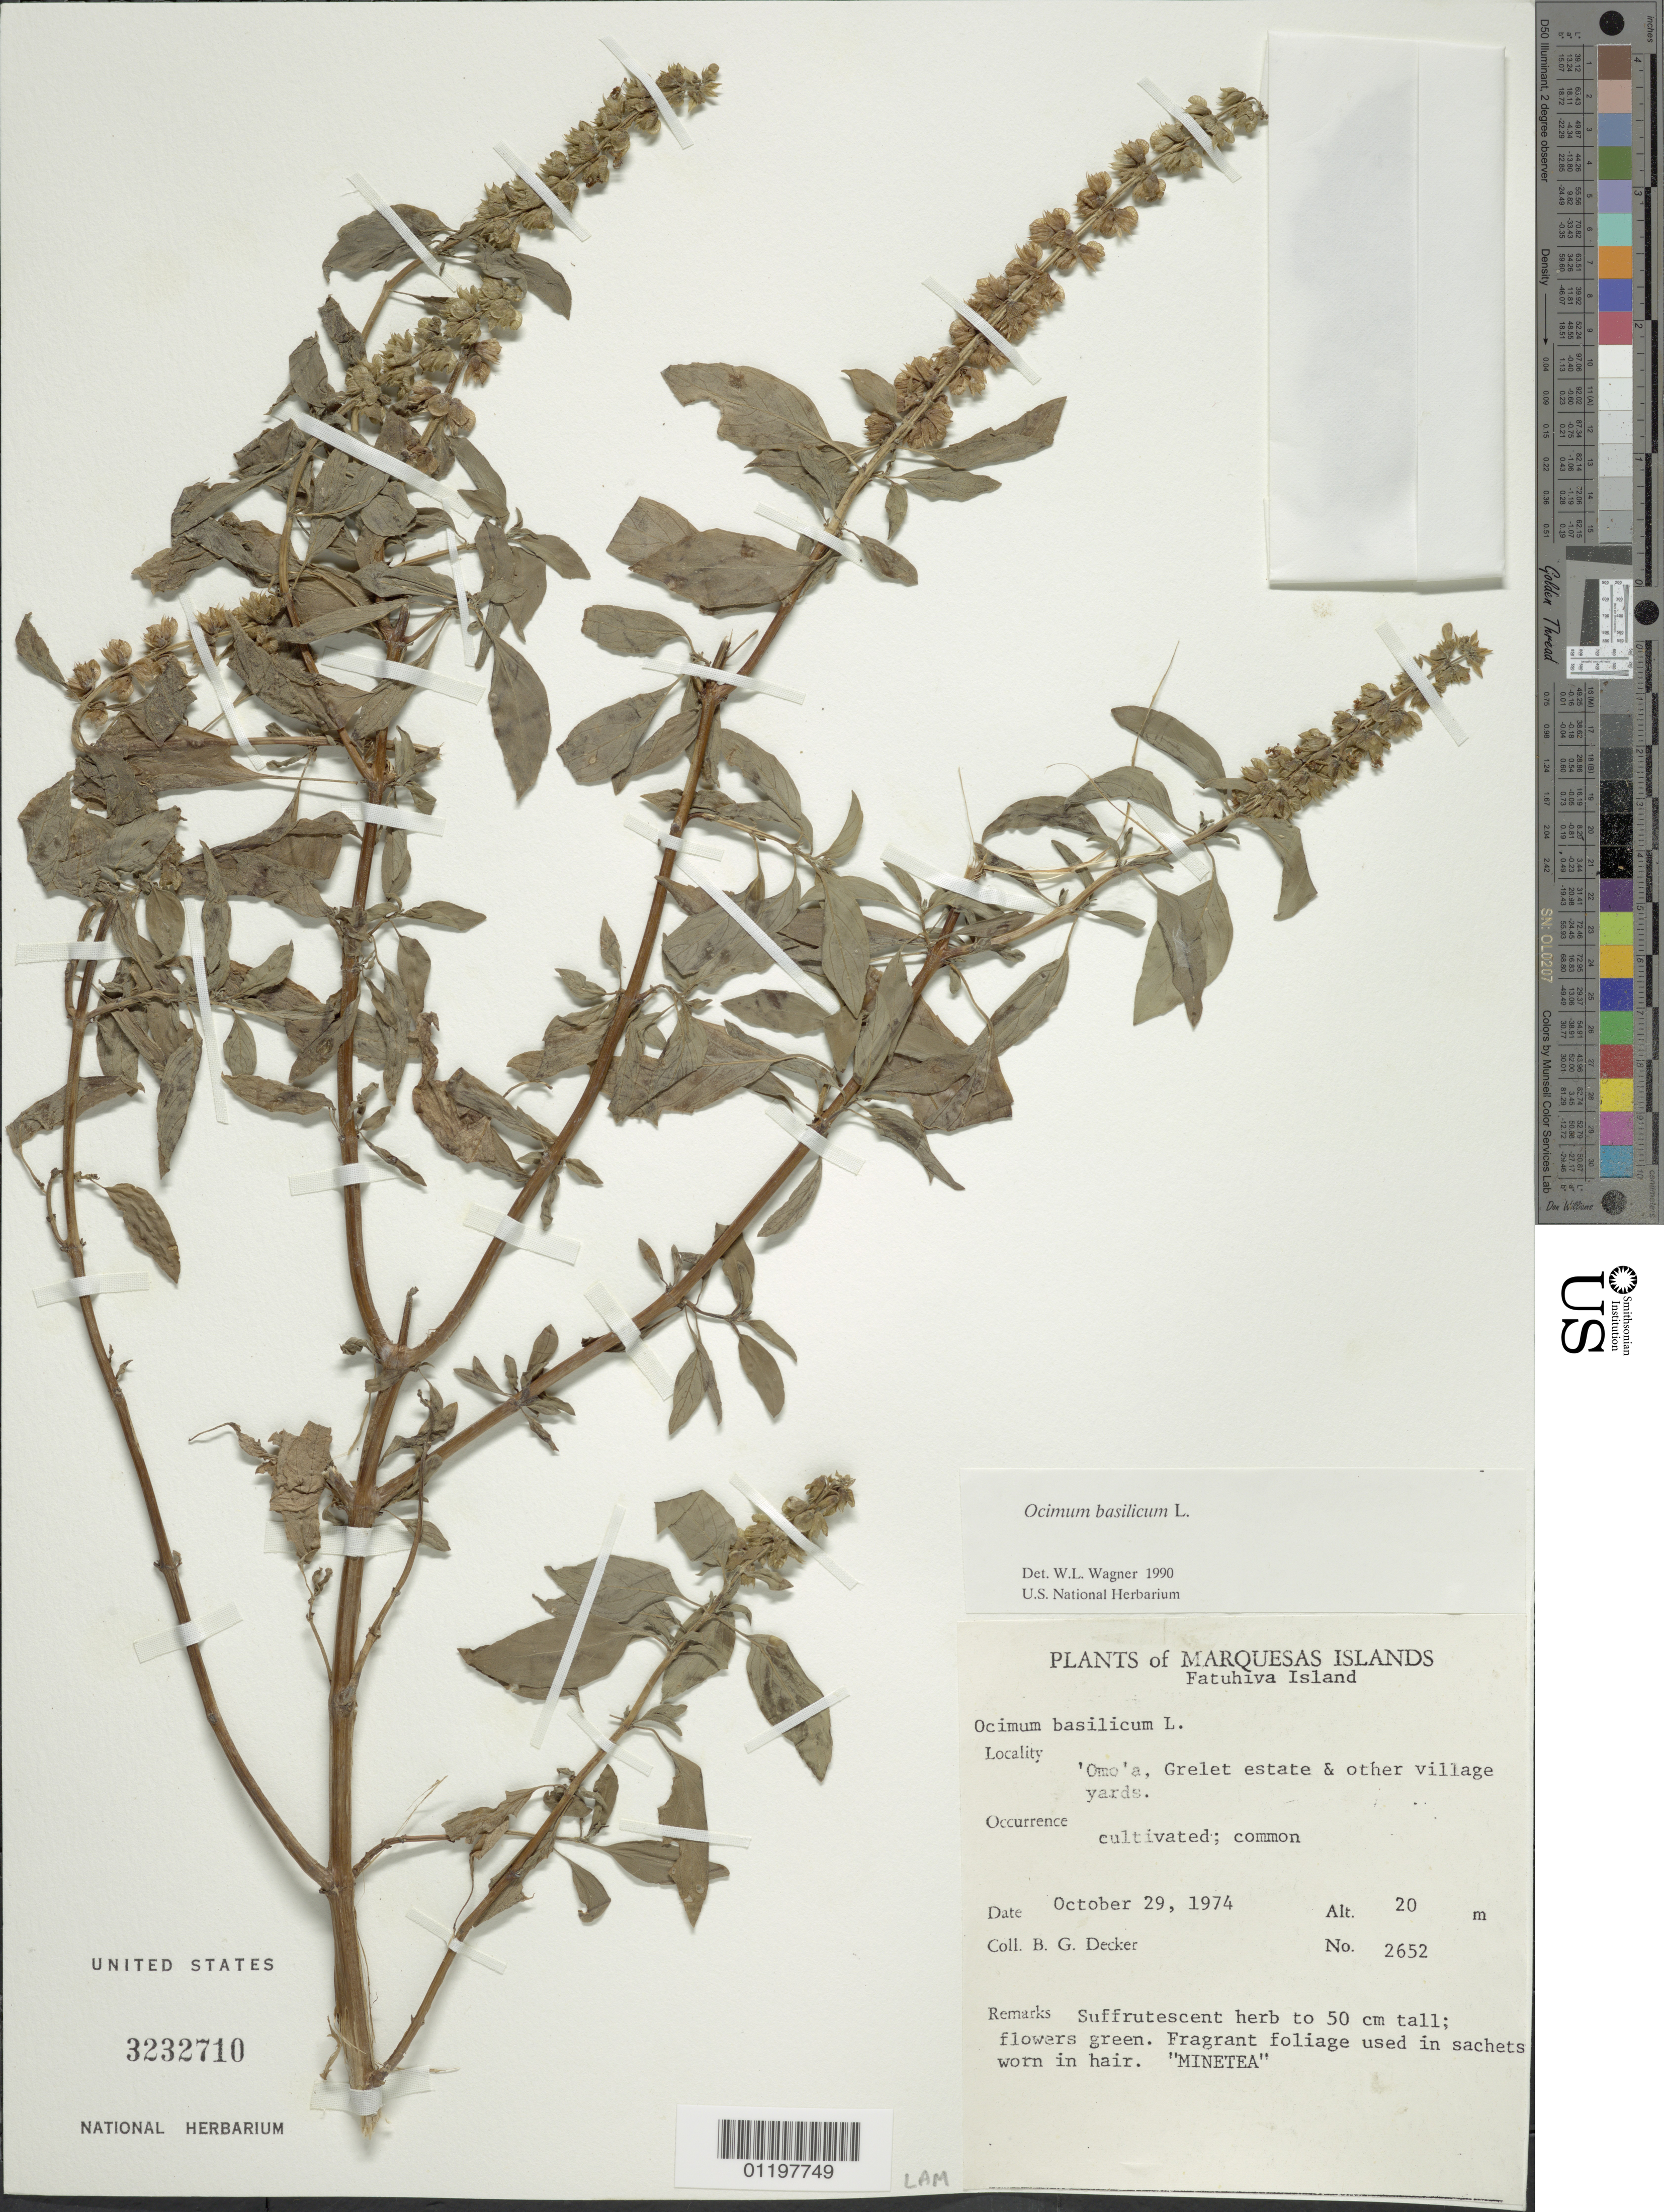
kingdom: Plantae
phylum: Tracheophyta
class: Magnoliopsida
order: Lamiales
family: Lamiaceae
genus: Ocimum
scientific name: Ocimum basilicum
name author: L.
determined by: Wagner, W. L., (BOT), Smithsonian Institution - National Museum of Natural History (UNITED STATES)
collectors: B. G. Decker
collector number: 2652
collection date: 1974-10-29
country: French Polynesia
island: Fatu Hiva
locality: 'Omo'a, Grelet Estate and other village yards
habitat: Cultivated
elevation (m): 20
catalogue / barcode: US 3232710